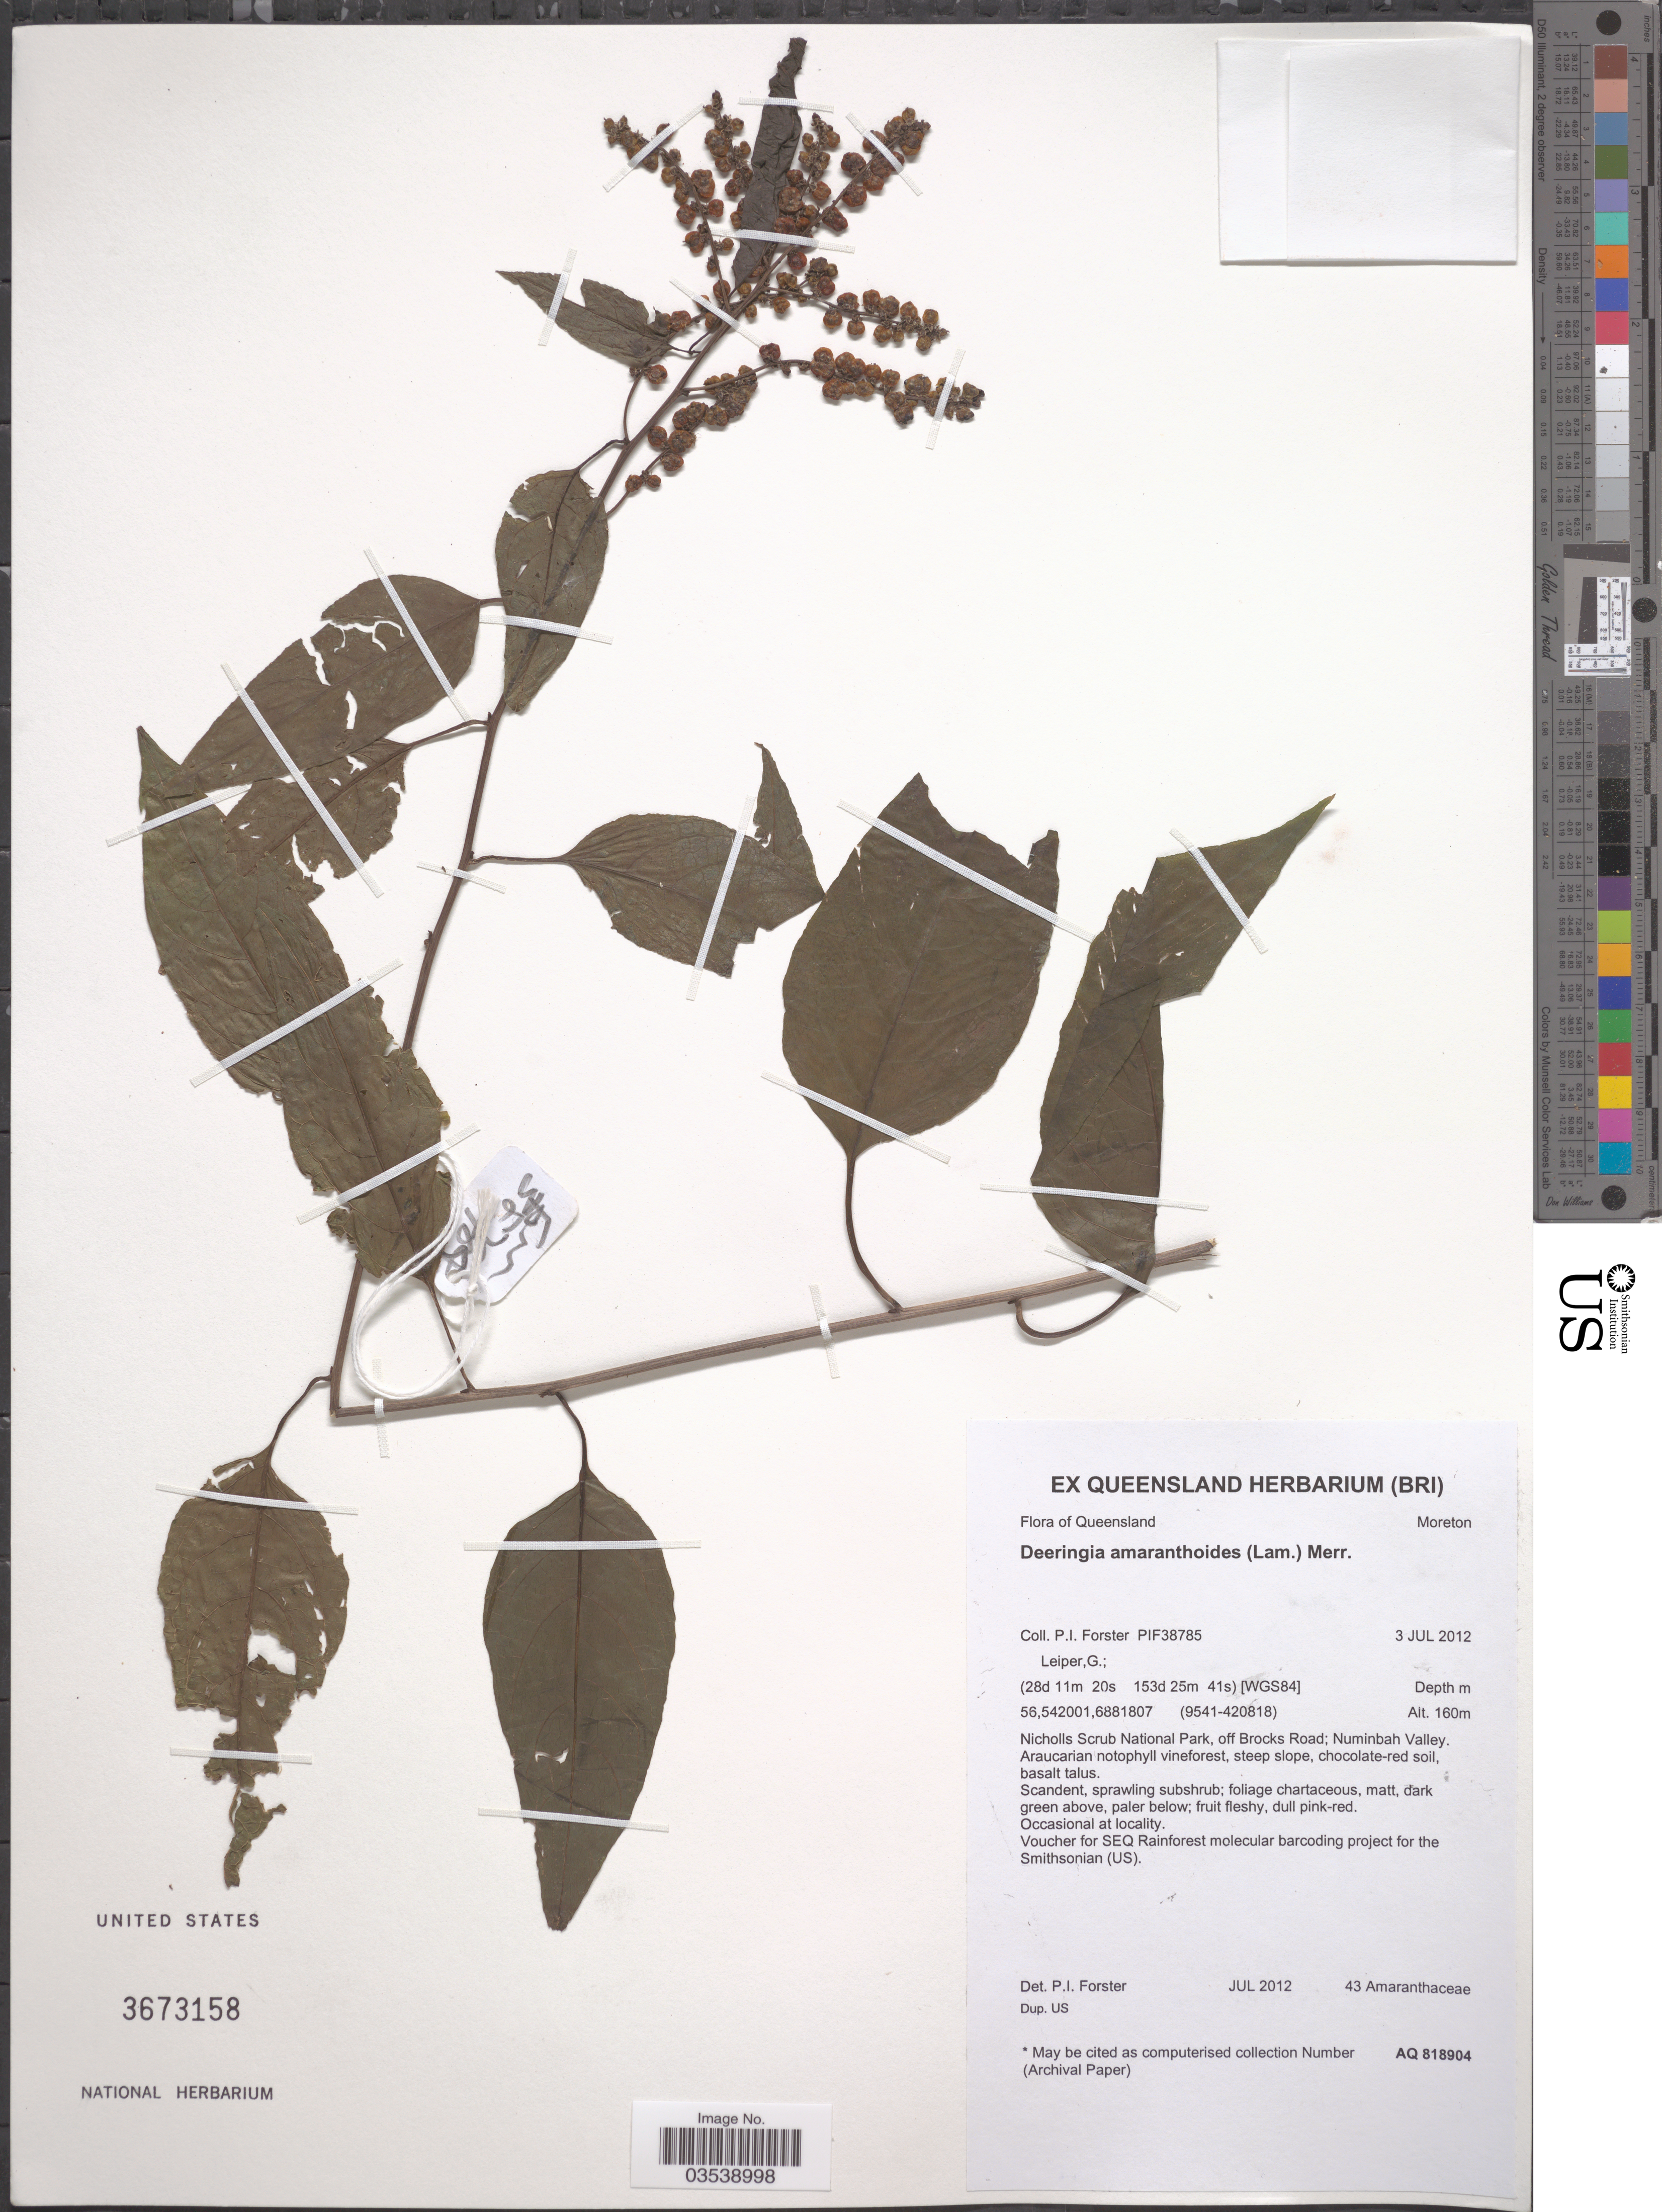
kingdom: Plantae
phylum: Tracheophyta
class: Magnoliopsida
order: Caryophyllales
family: Amaranthaceae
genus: Deeringia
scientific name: Deeringia amaranthoides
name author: (Lam.) Merr.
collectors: P. Forster & G. Leiper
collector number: PIF38785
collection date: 2012-07-03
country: Australia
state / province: Queensland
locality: Moreton. Nicholls Scrub National Park, off Brocks Road; Numinbah Valley.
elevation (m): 160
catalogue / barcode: US 3673158